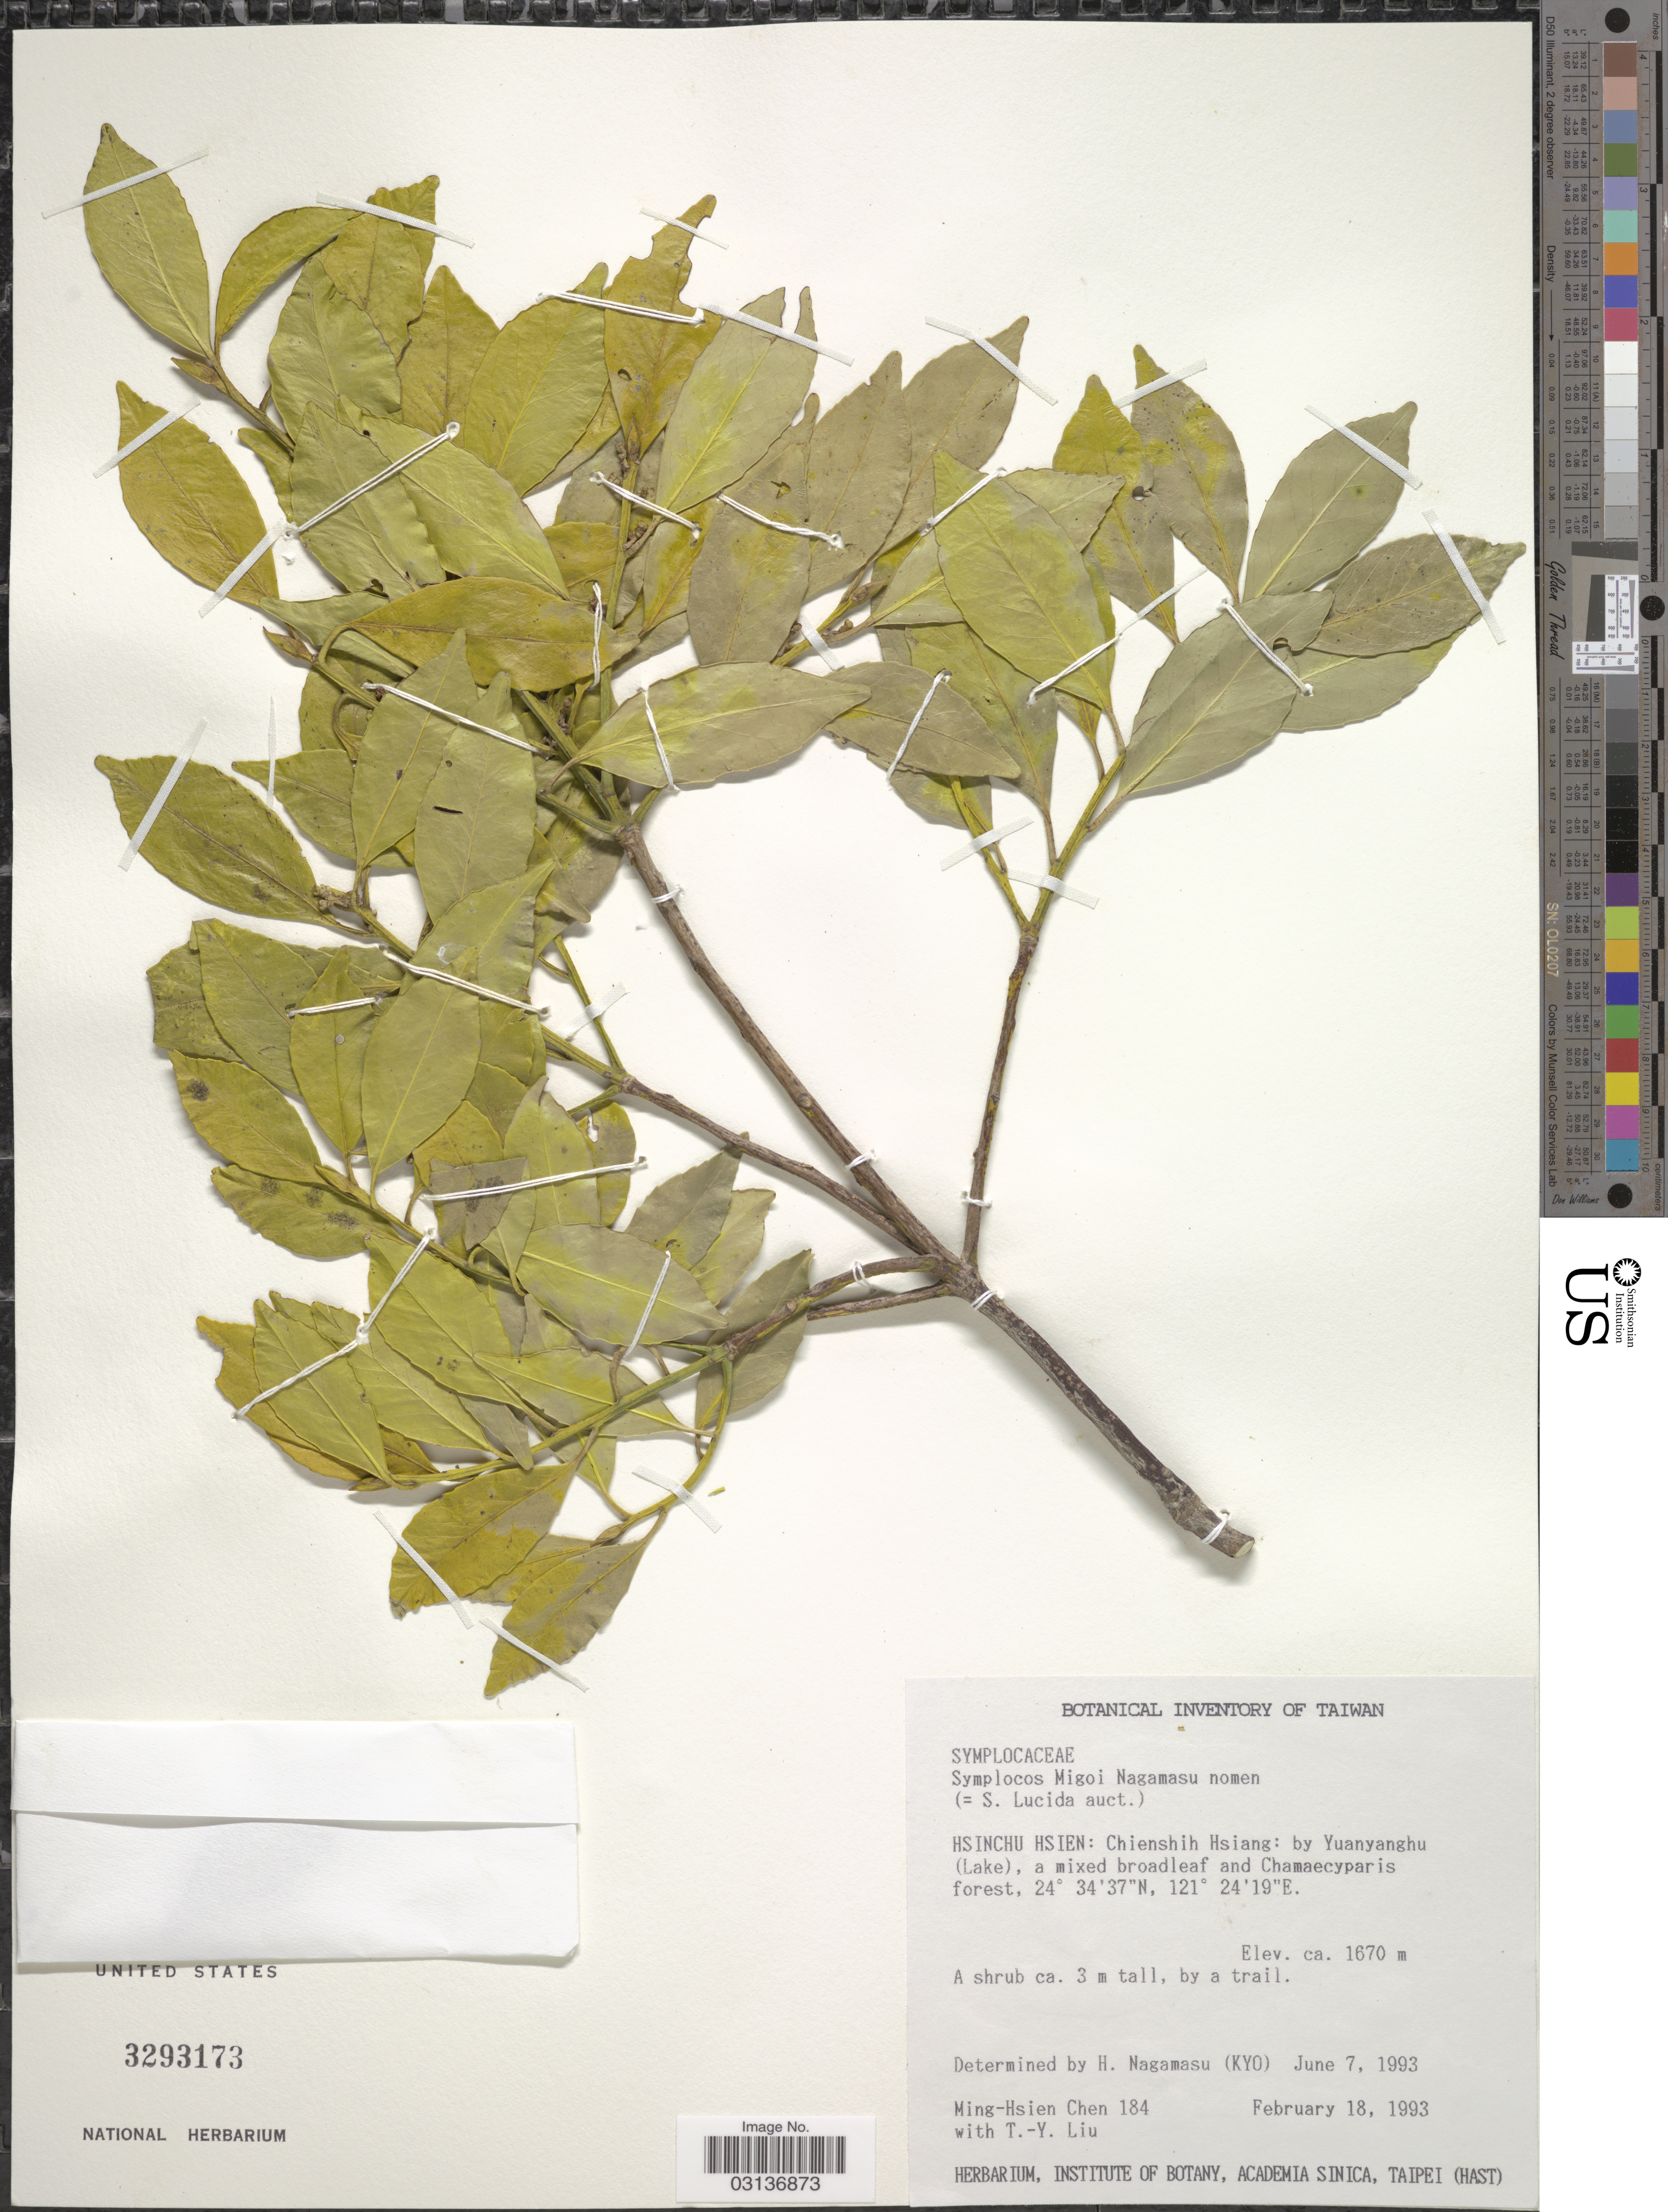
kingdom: Plantae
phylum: Tracheophyta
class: Magnoliopsida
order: Ericales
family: Symplocaceae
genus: Symplocos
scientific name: Symplocos migoi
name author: Nagam.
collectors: M. H. Chen & T. Y. Liu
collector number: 184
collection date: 1993-02-18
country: Taiwan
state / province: Hsinchu City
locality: Hsinchu Hsien: Chienshih Hsiang: by Yuanyanghu (Lake).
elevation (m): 1670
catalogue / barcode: US 3293173